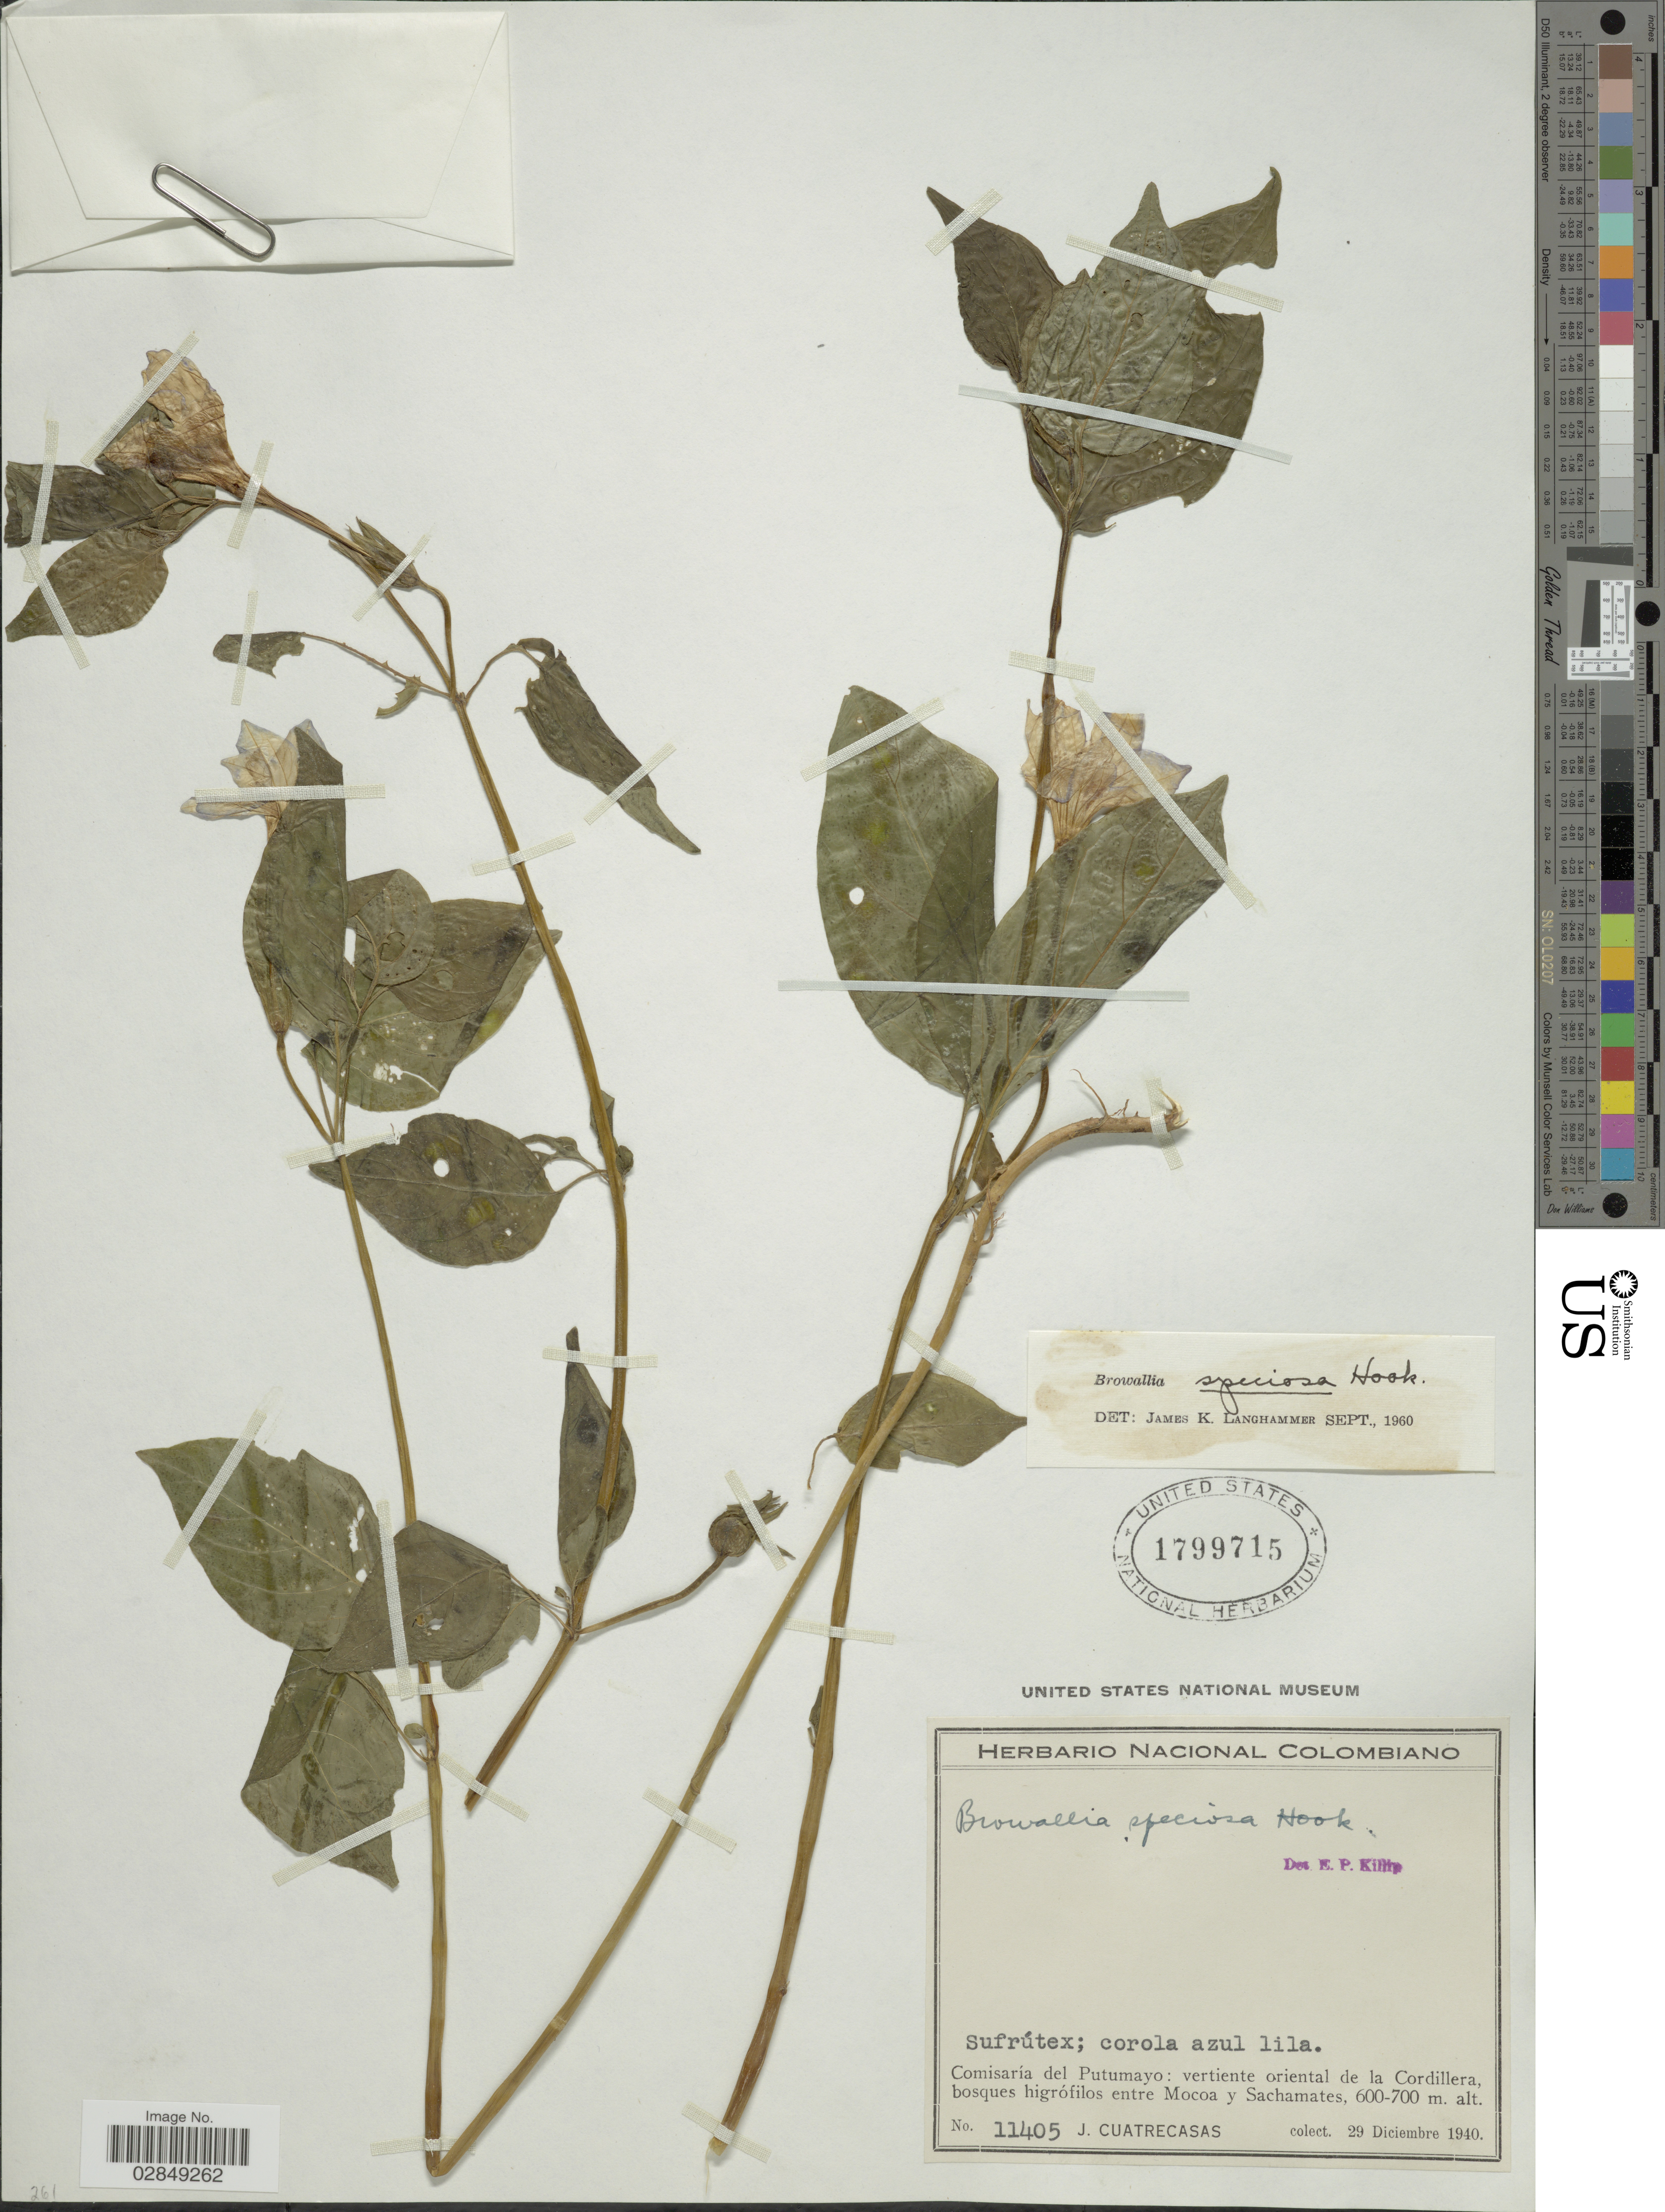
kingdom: Plantae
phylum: Tracheophyta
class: Magnoliopsida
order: Solanales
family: Solanaceae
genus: Browallia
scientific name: Browallia speciosa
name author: Hook.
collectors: J. Cuatrecasas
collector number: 11405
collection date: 1940-12-29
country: Colombia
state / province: Putumayo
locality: Comisaría del Putumayo: vertiente oriental de la Cordillera, bosques higrófilos entre Mocoa y Sachamates.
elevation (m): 600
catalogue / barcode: US 1799715